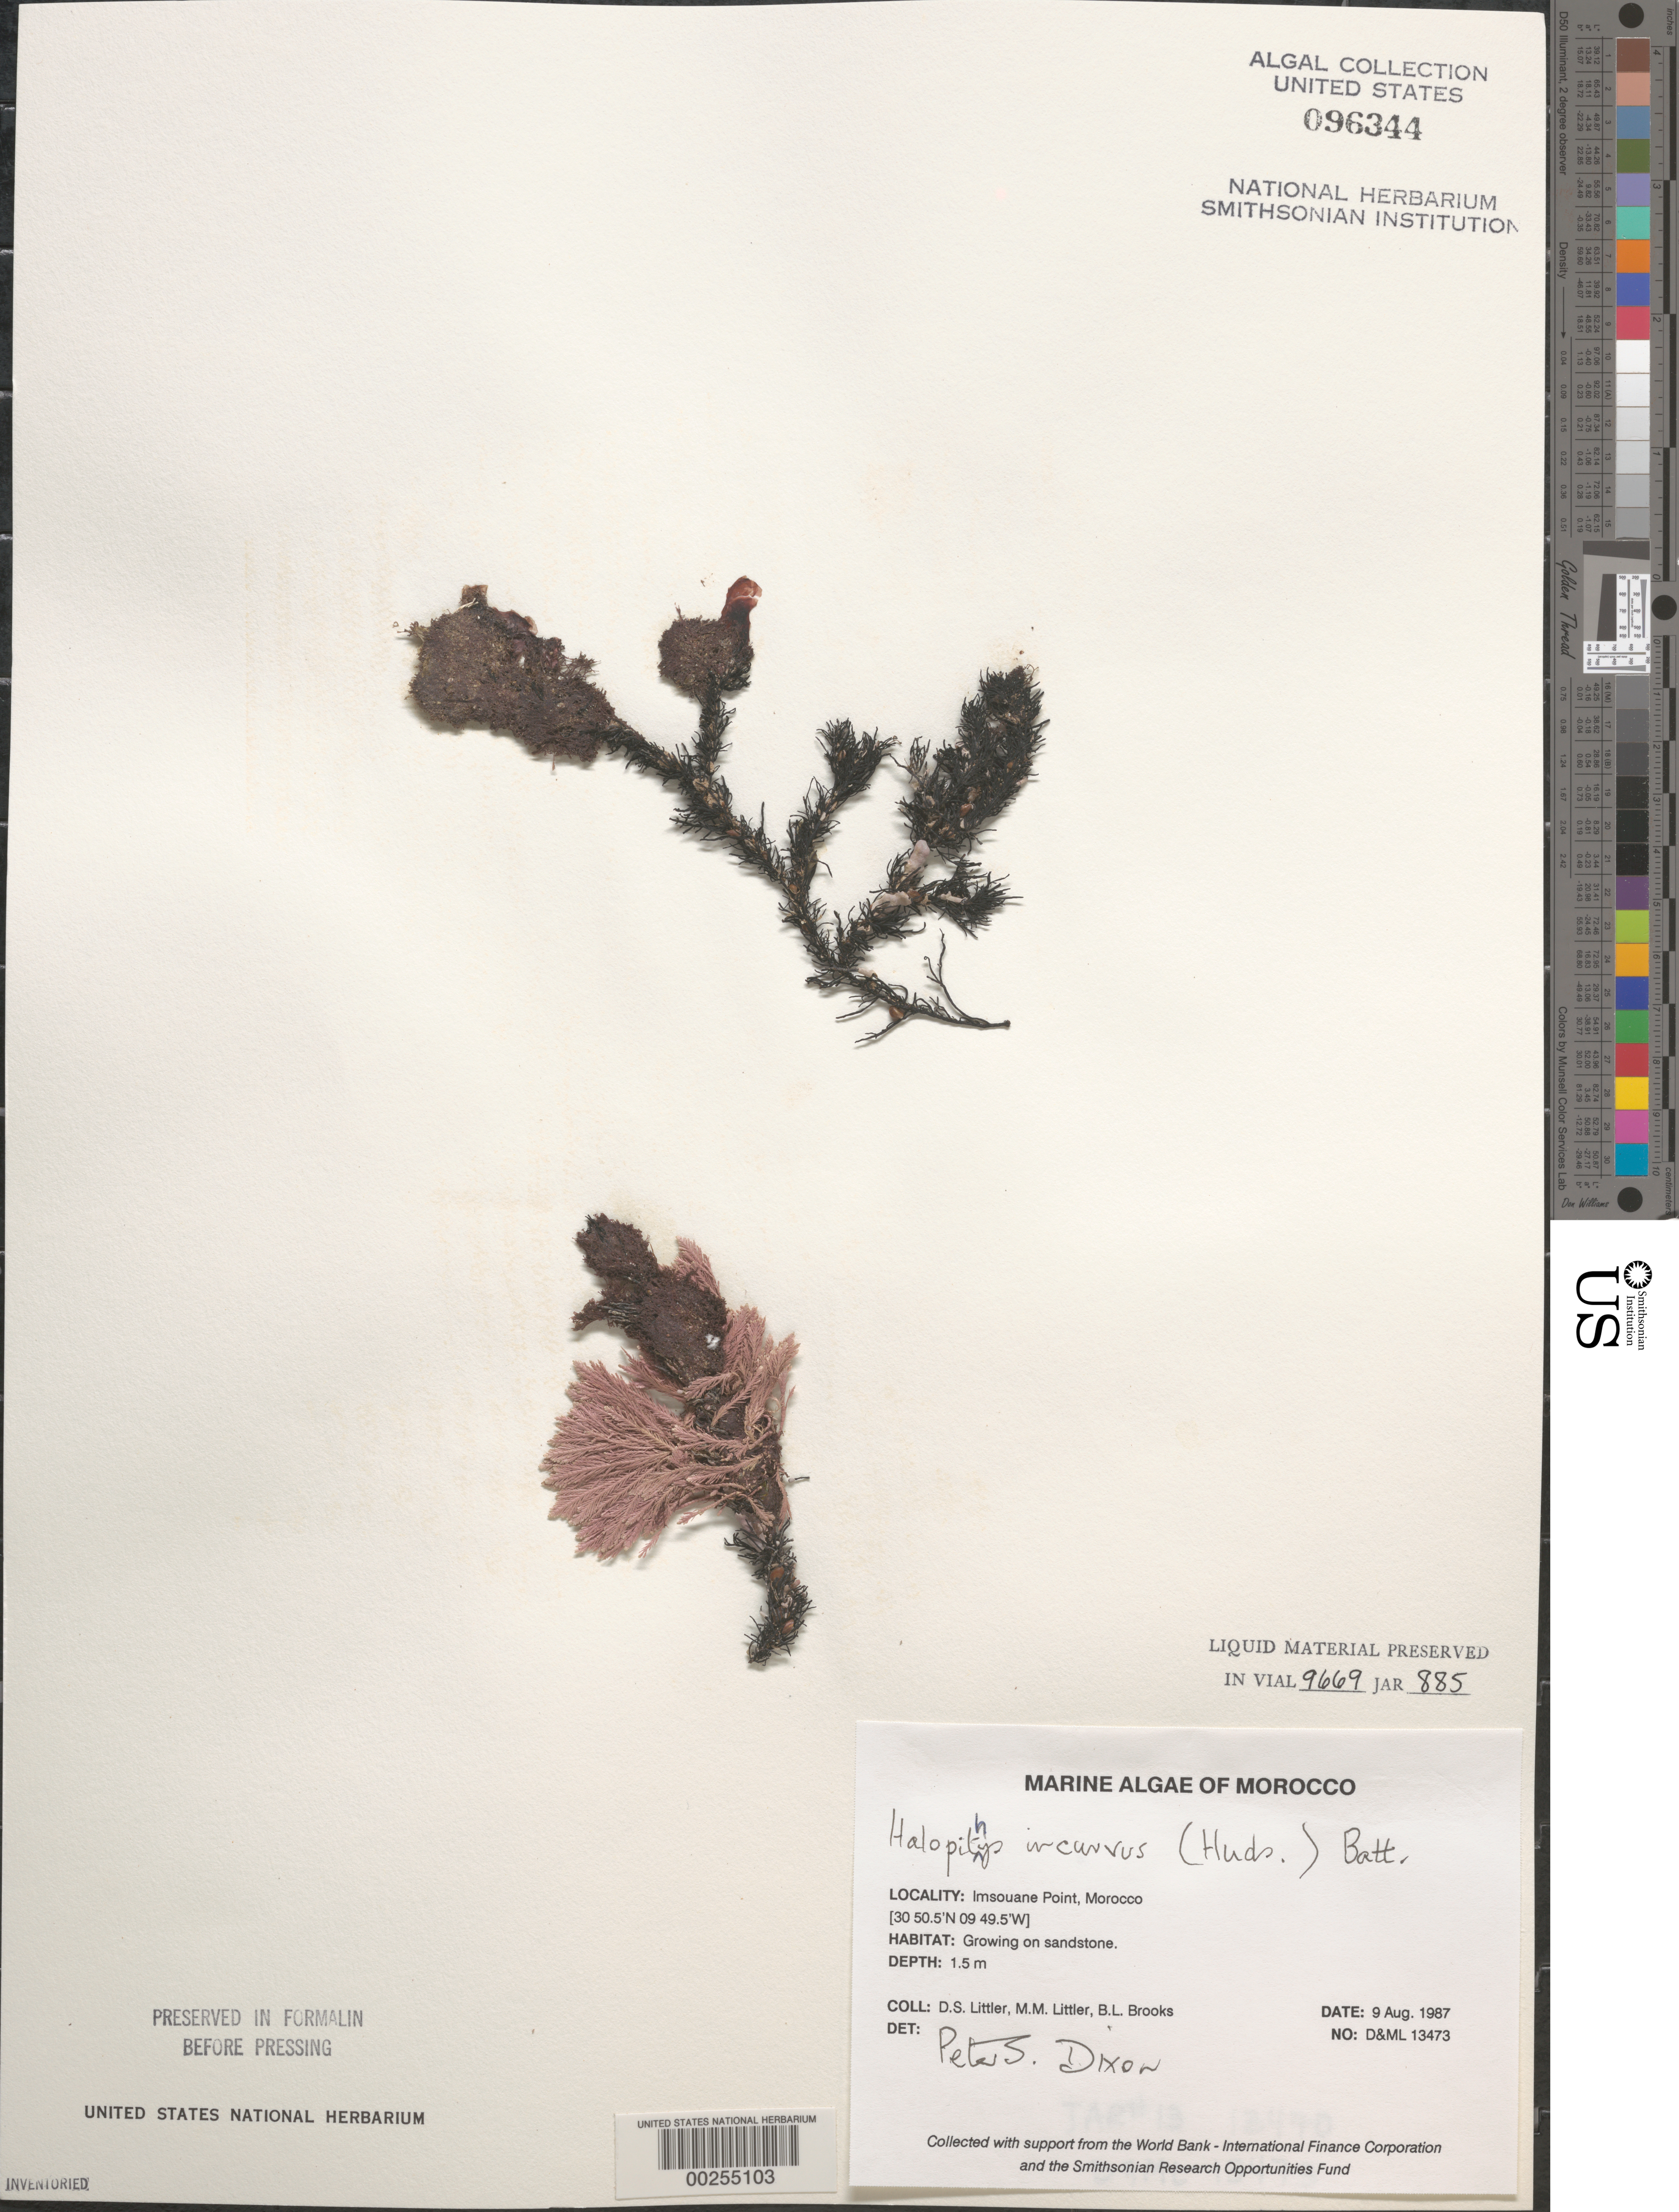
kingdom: Plantae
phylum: Rhodophyta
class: Florideophyceae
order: Ceramiales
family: Rhodomelaceae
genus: Halopithys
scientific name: Halopithys incurvus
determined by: Dixon, P. S.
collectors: D. S. Littler, M. M. Littler & B. Brooks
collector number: D&ML 13473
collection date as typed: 09 Aug 1987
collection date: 1987-08-09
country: Morocco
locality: Imsouane Point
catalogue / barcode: US 96344